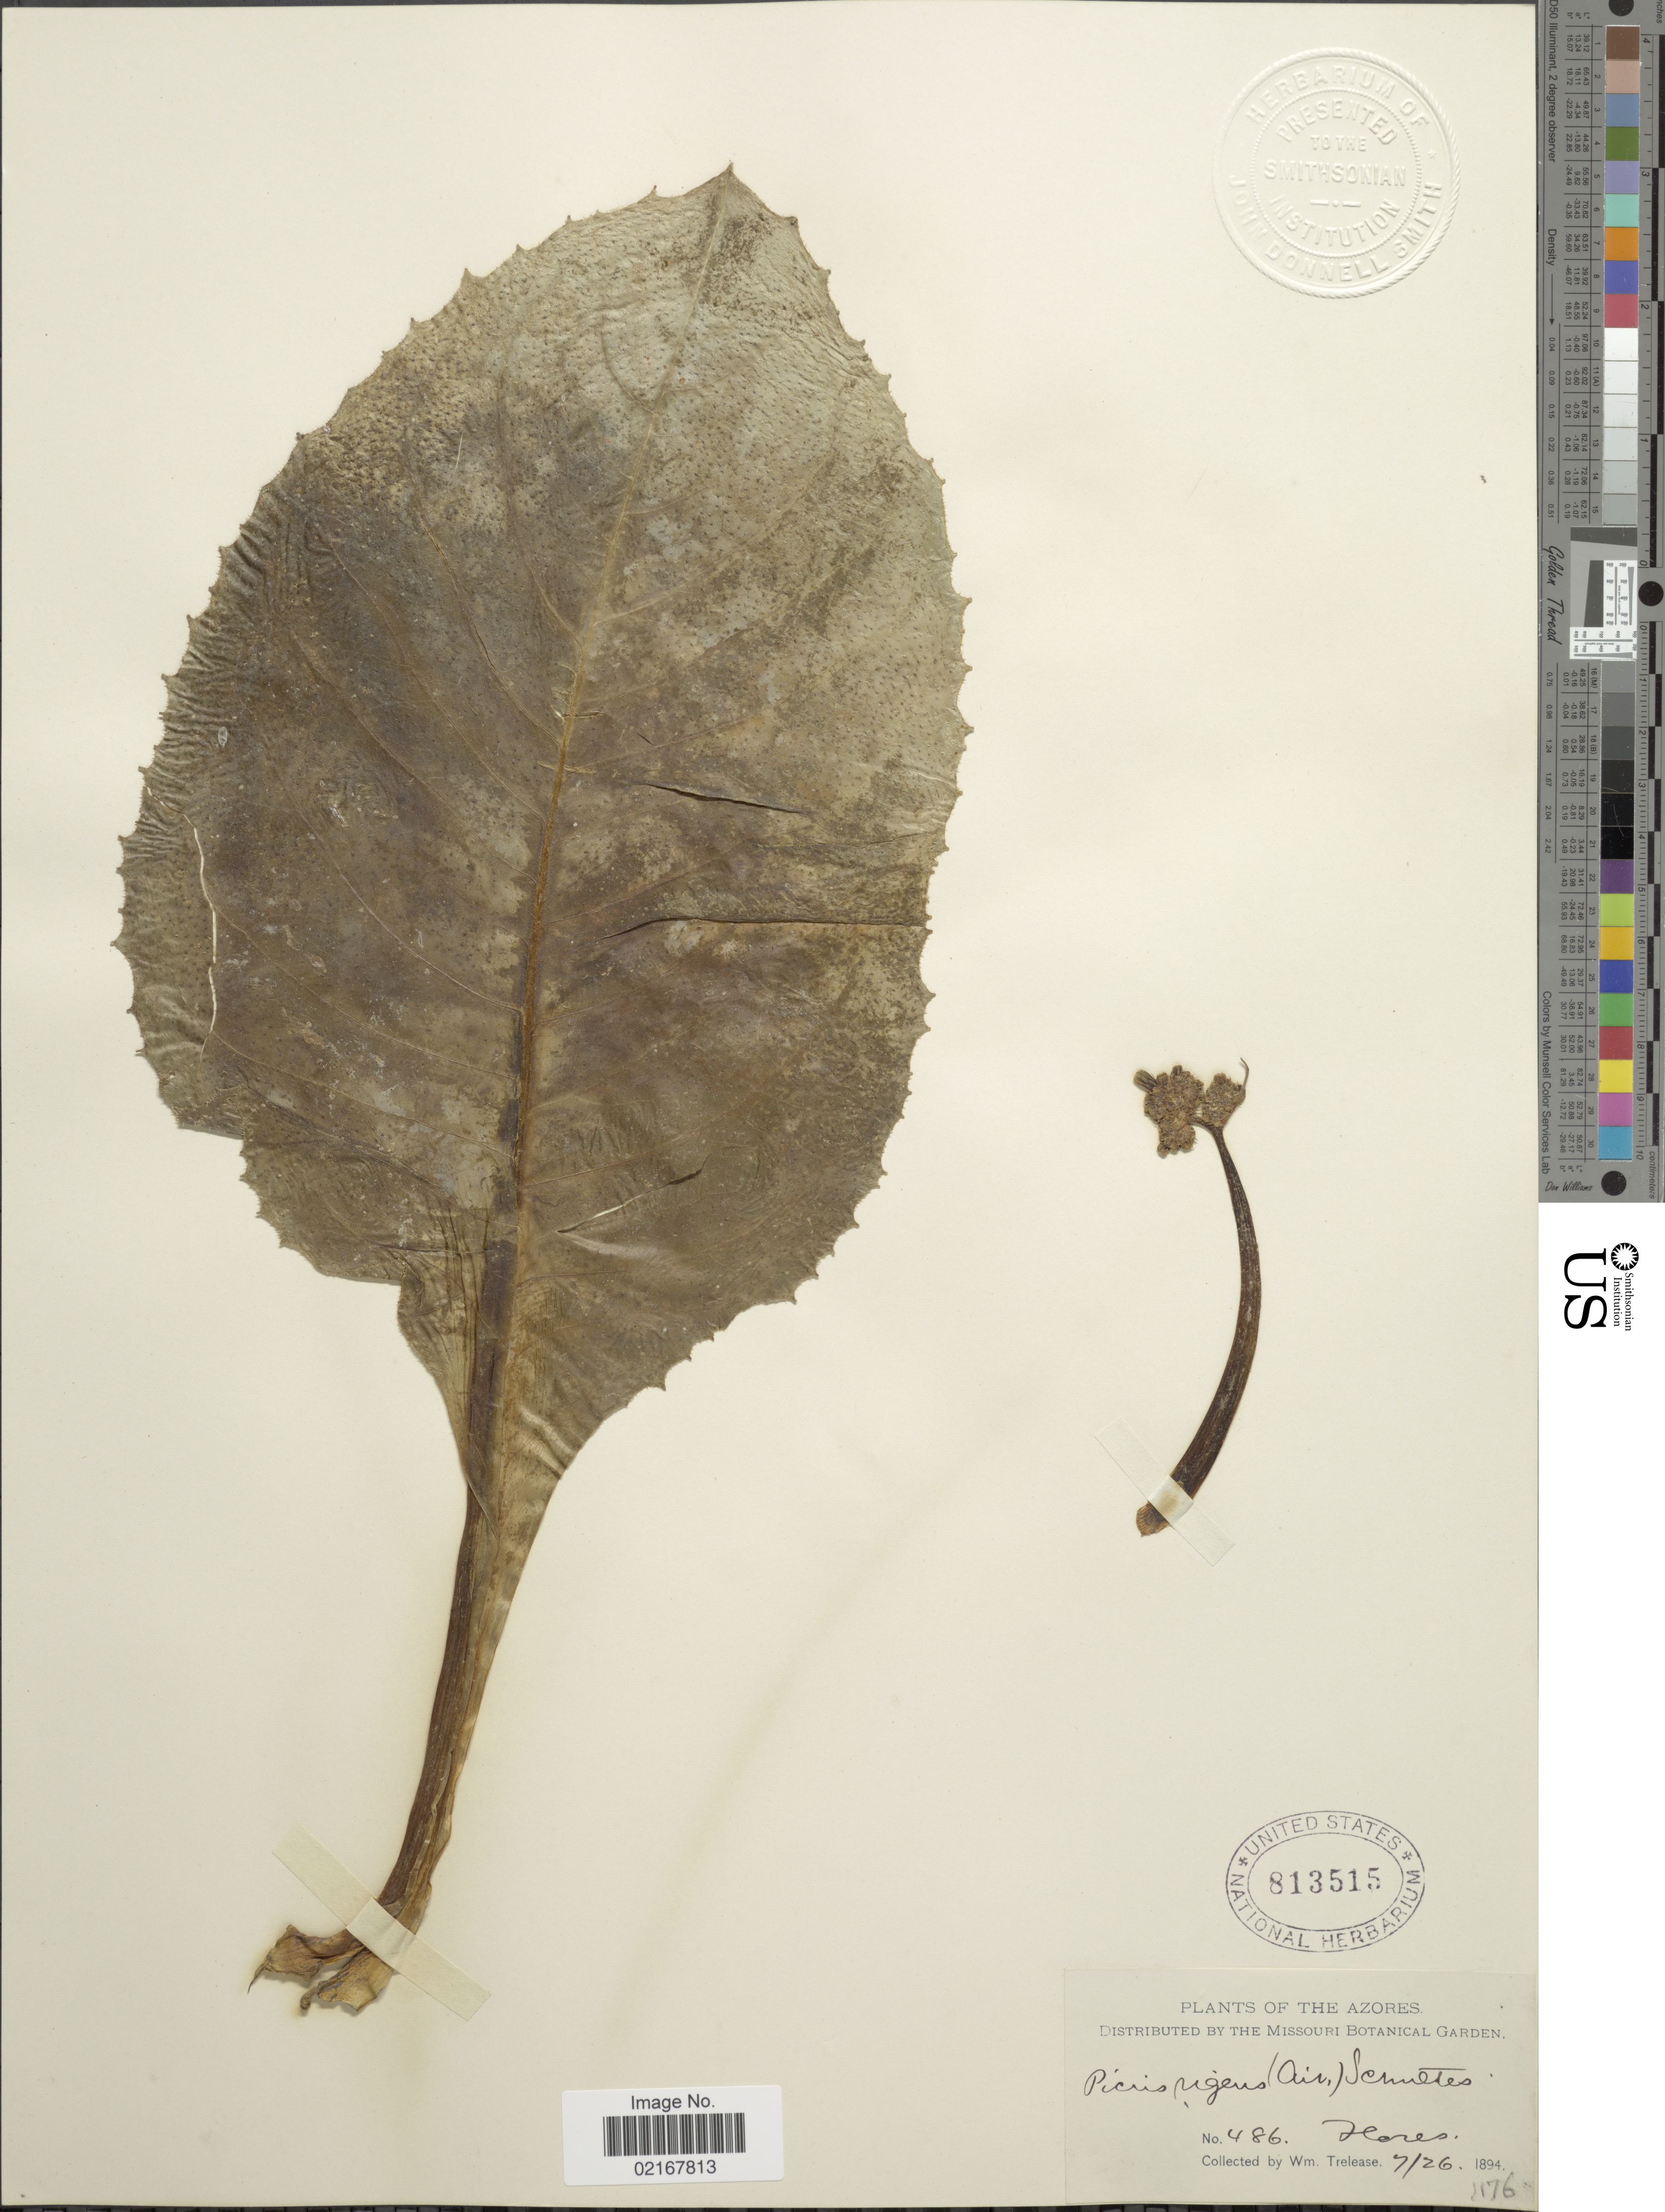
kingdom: Plantae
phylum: Tracheophyta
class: Magnoliopsida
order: Asterales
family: Asteraceae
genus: Leontodon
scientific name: Leontodon rigens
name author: Paiva & Ormonde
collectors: W. Trelease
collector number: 486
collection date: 1894-07-26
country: Portugal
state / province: Azores (Aut. Reg.)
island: Flores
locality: Flores [interpreted]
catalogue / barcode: US 813515